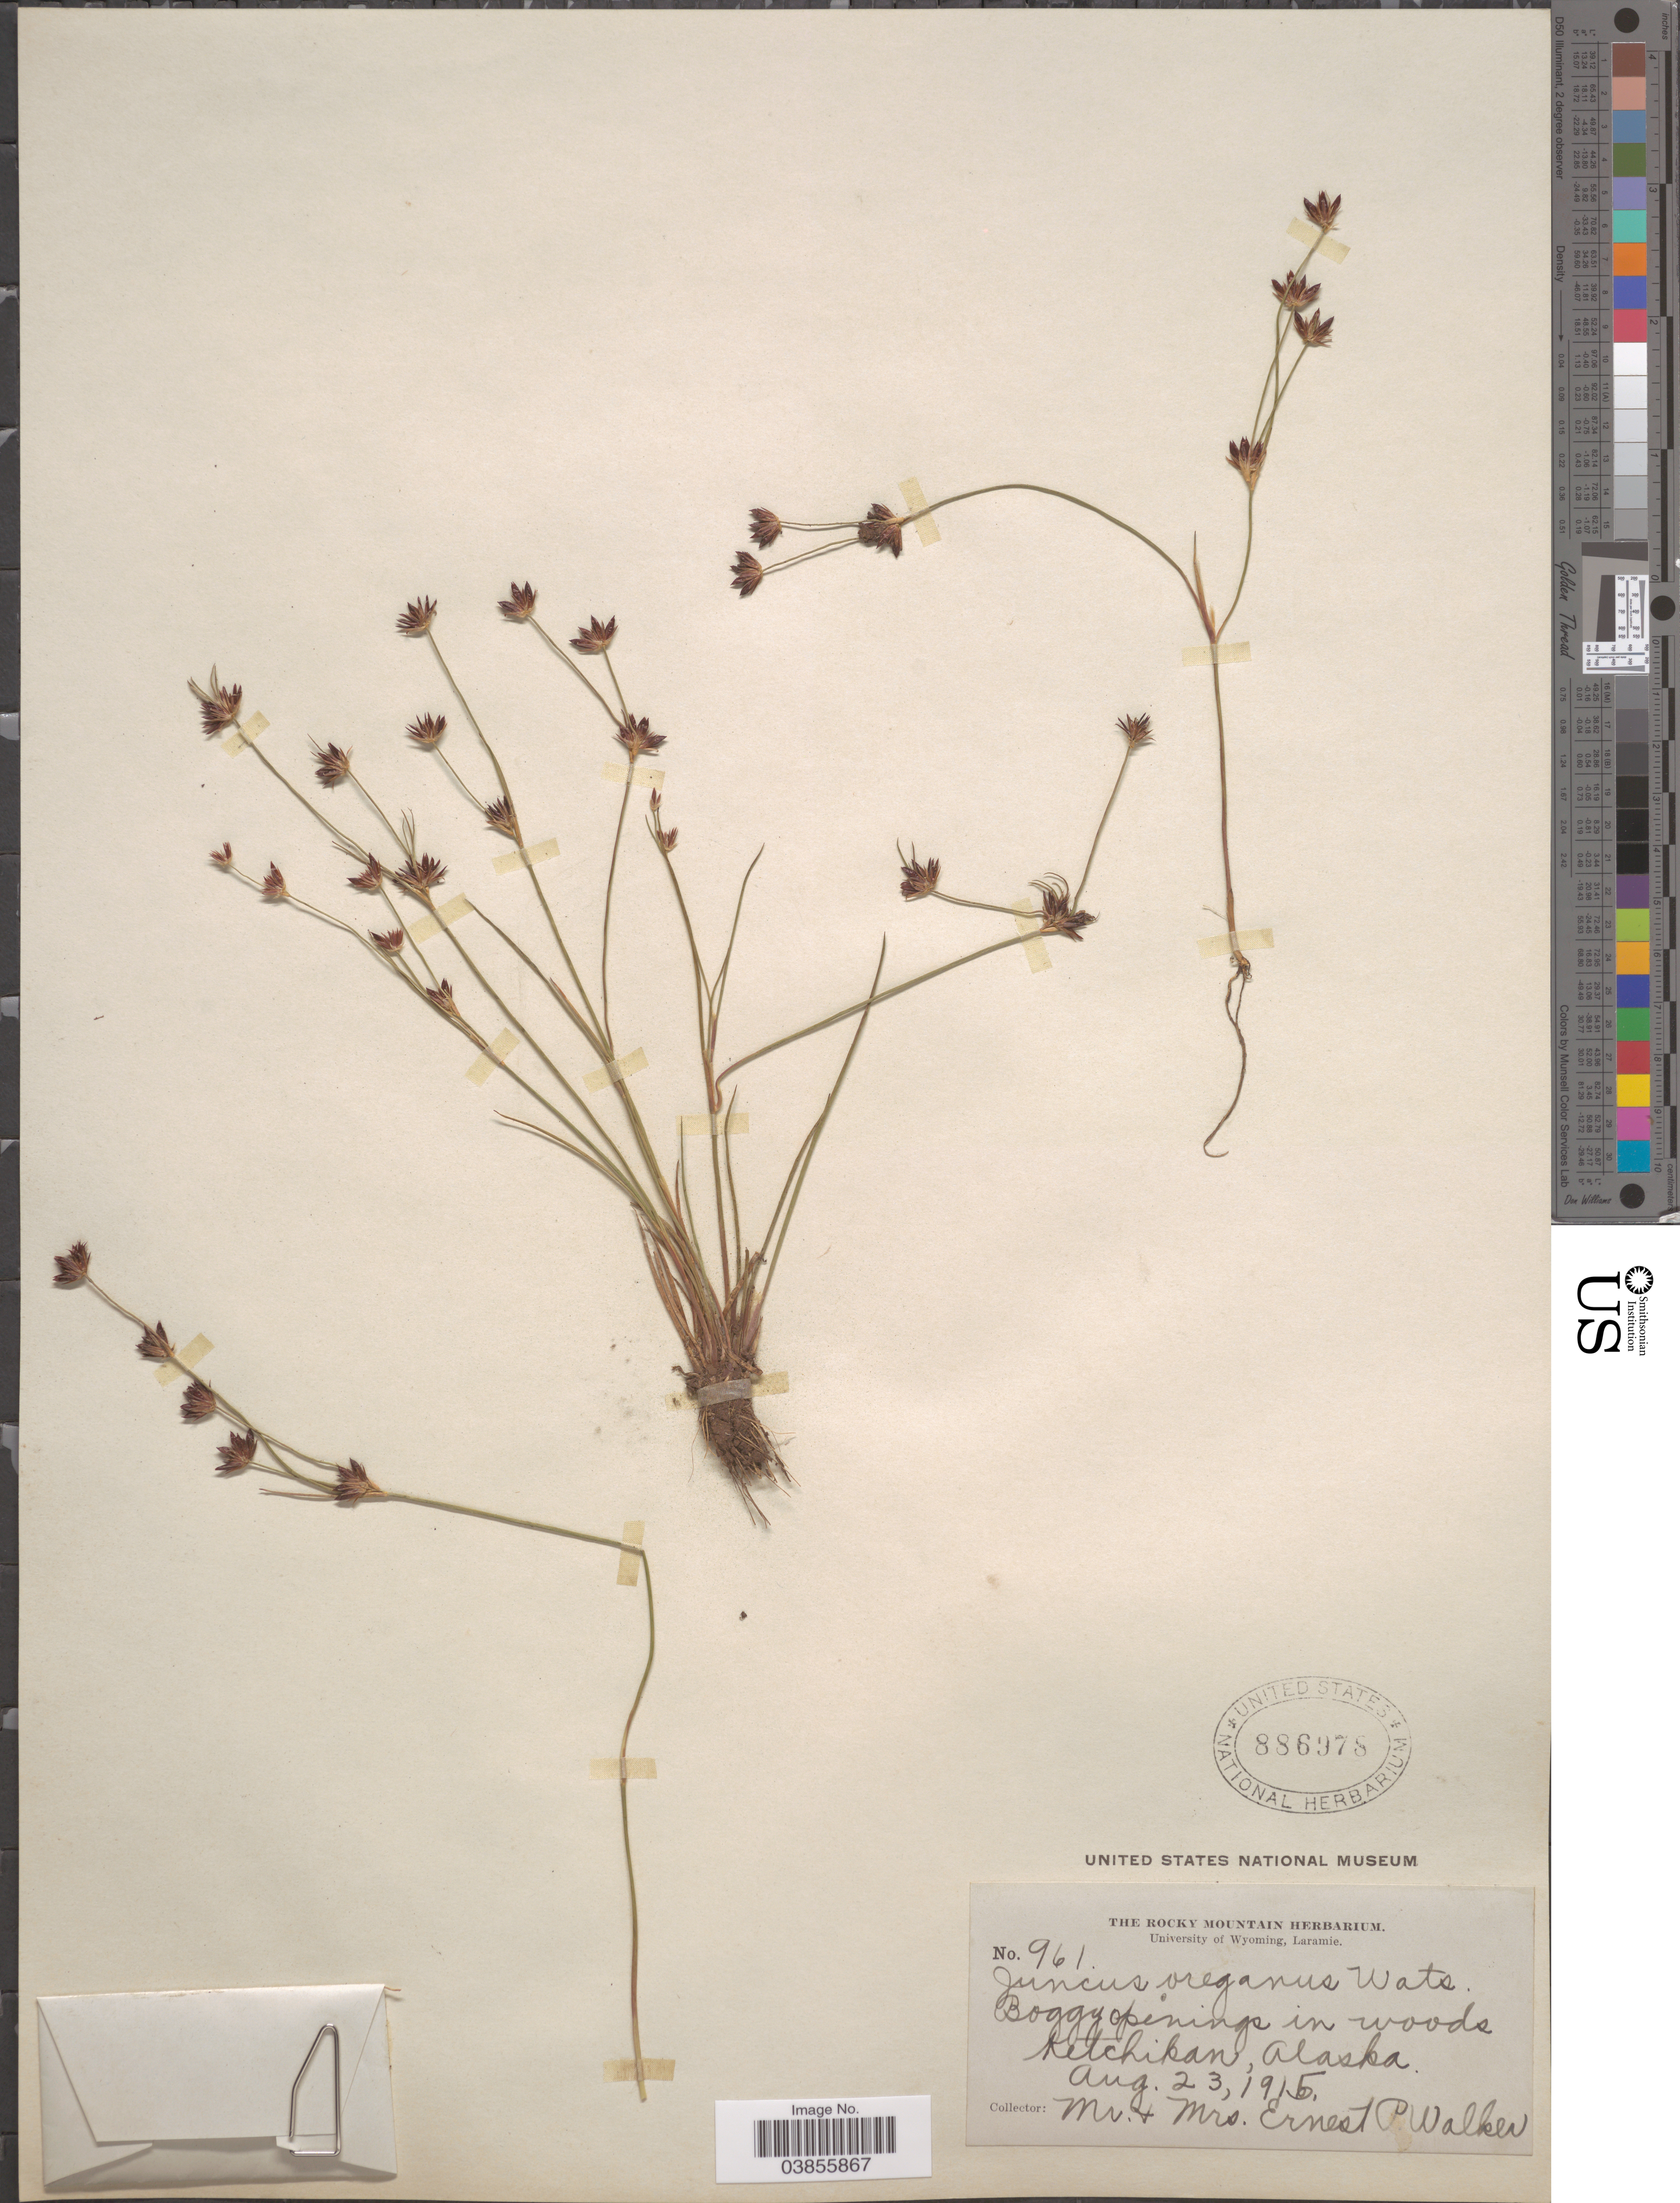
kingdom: Plantae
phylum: Tracheophyta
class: Liliopsida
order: Poales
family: Juncaceae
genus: Juncus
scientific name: Juncus oreganus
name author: S. Watson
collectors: E. P. Walker & E. Walker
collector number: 961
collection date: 1915-08-23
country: United States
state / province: Alaska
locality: Ketchikan.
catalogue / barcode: US 886978